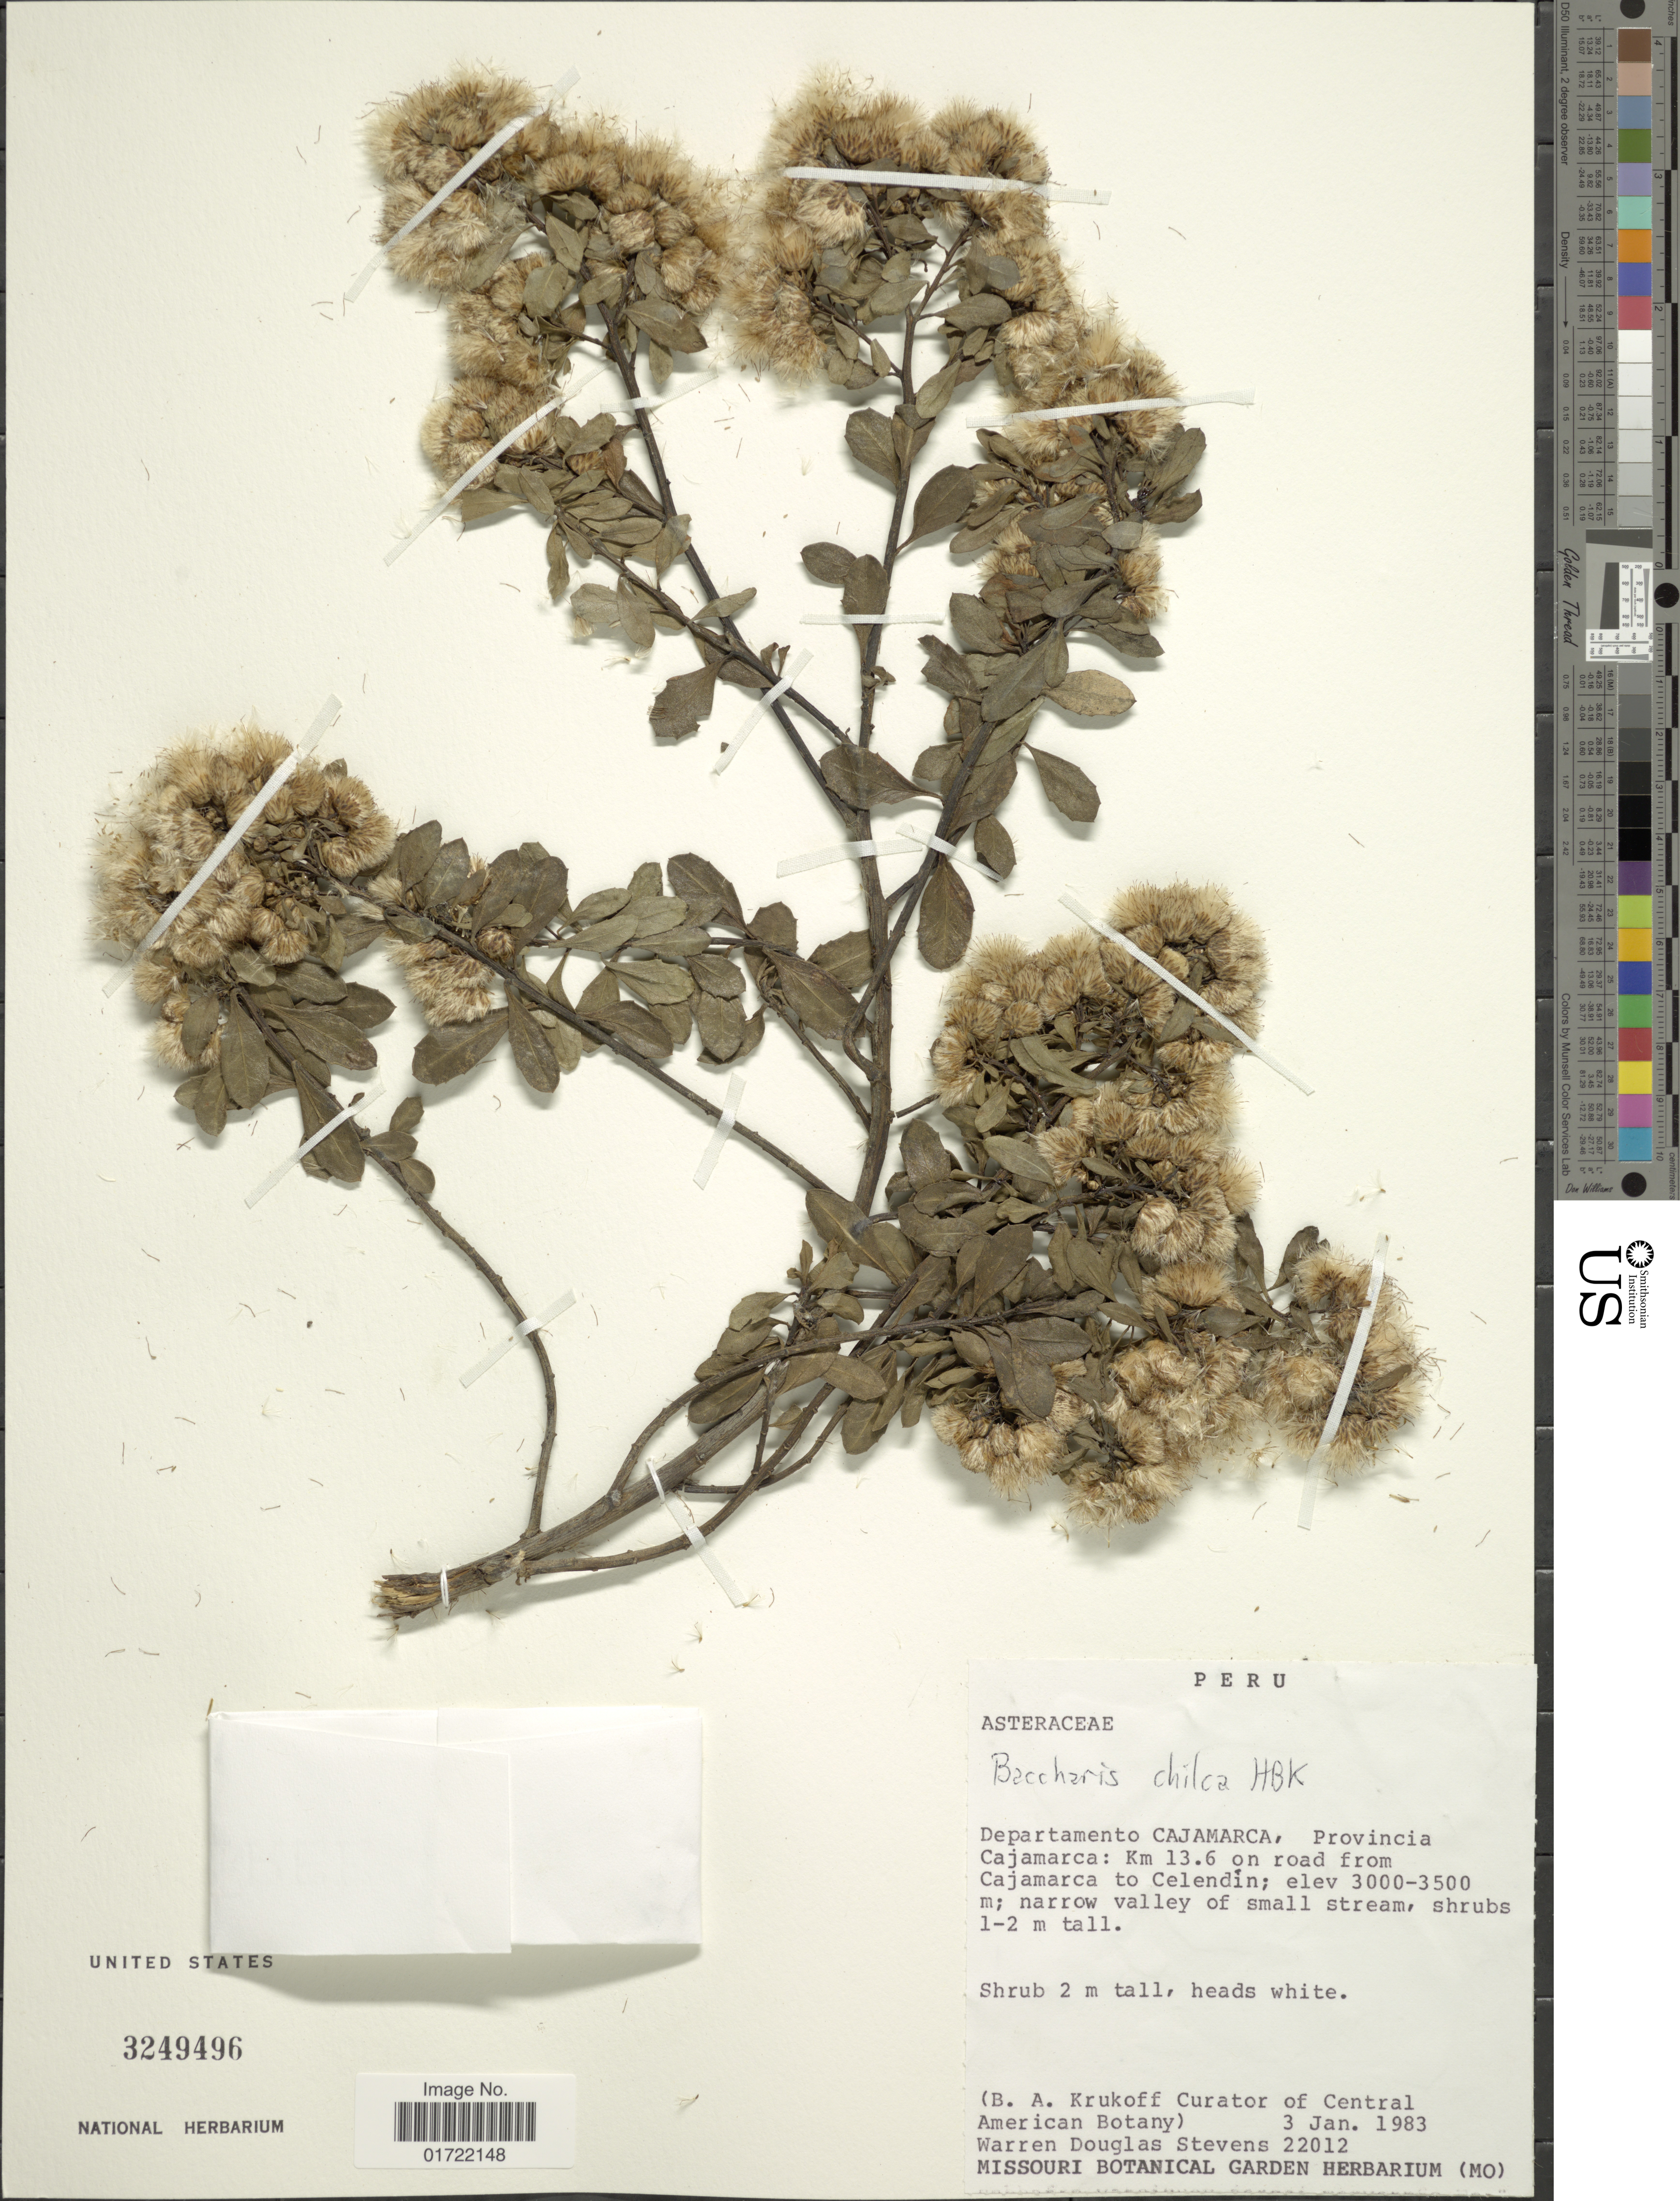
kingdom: Plantae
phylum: Tracheophyta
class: Magnoliopsida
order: Asterales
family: Asteraceae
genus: Baccharis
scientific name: Baccharis chilco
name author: Kunth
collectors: W. D. Stevens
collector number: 22012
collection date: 1983-01-03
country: Peru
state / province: Cajamarca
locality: Departamento Cajamarca, Provincia Cajamarca, Km 13.6 on road from Cajamarca to Celedin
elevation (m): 3000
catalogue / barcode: US 3249496